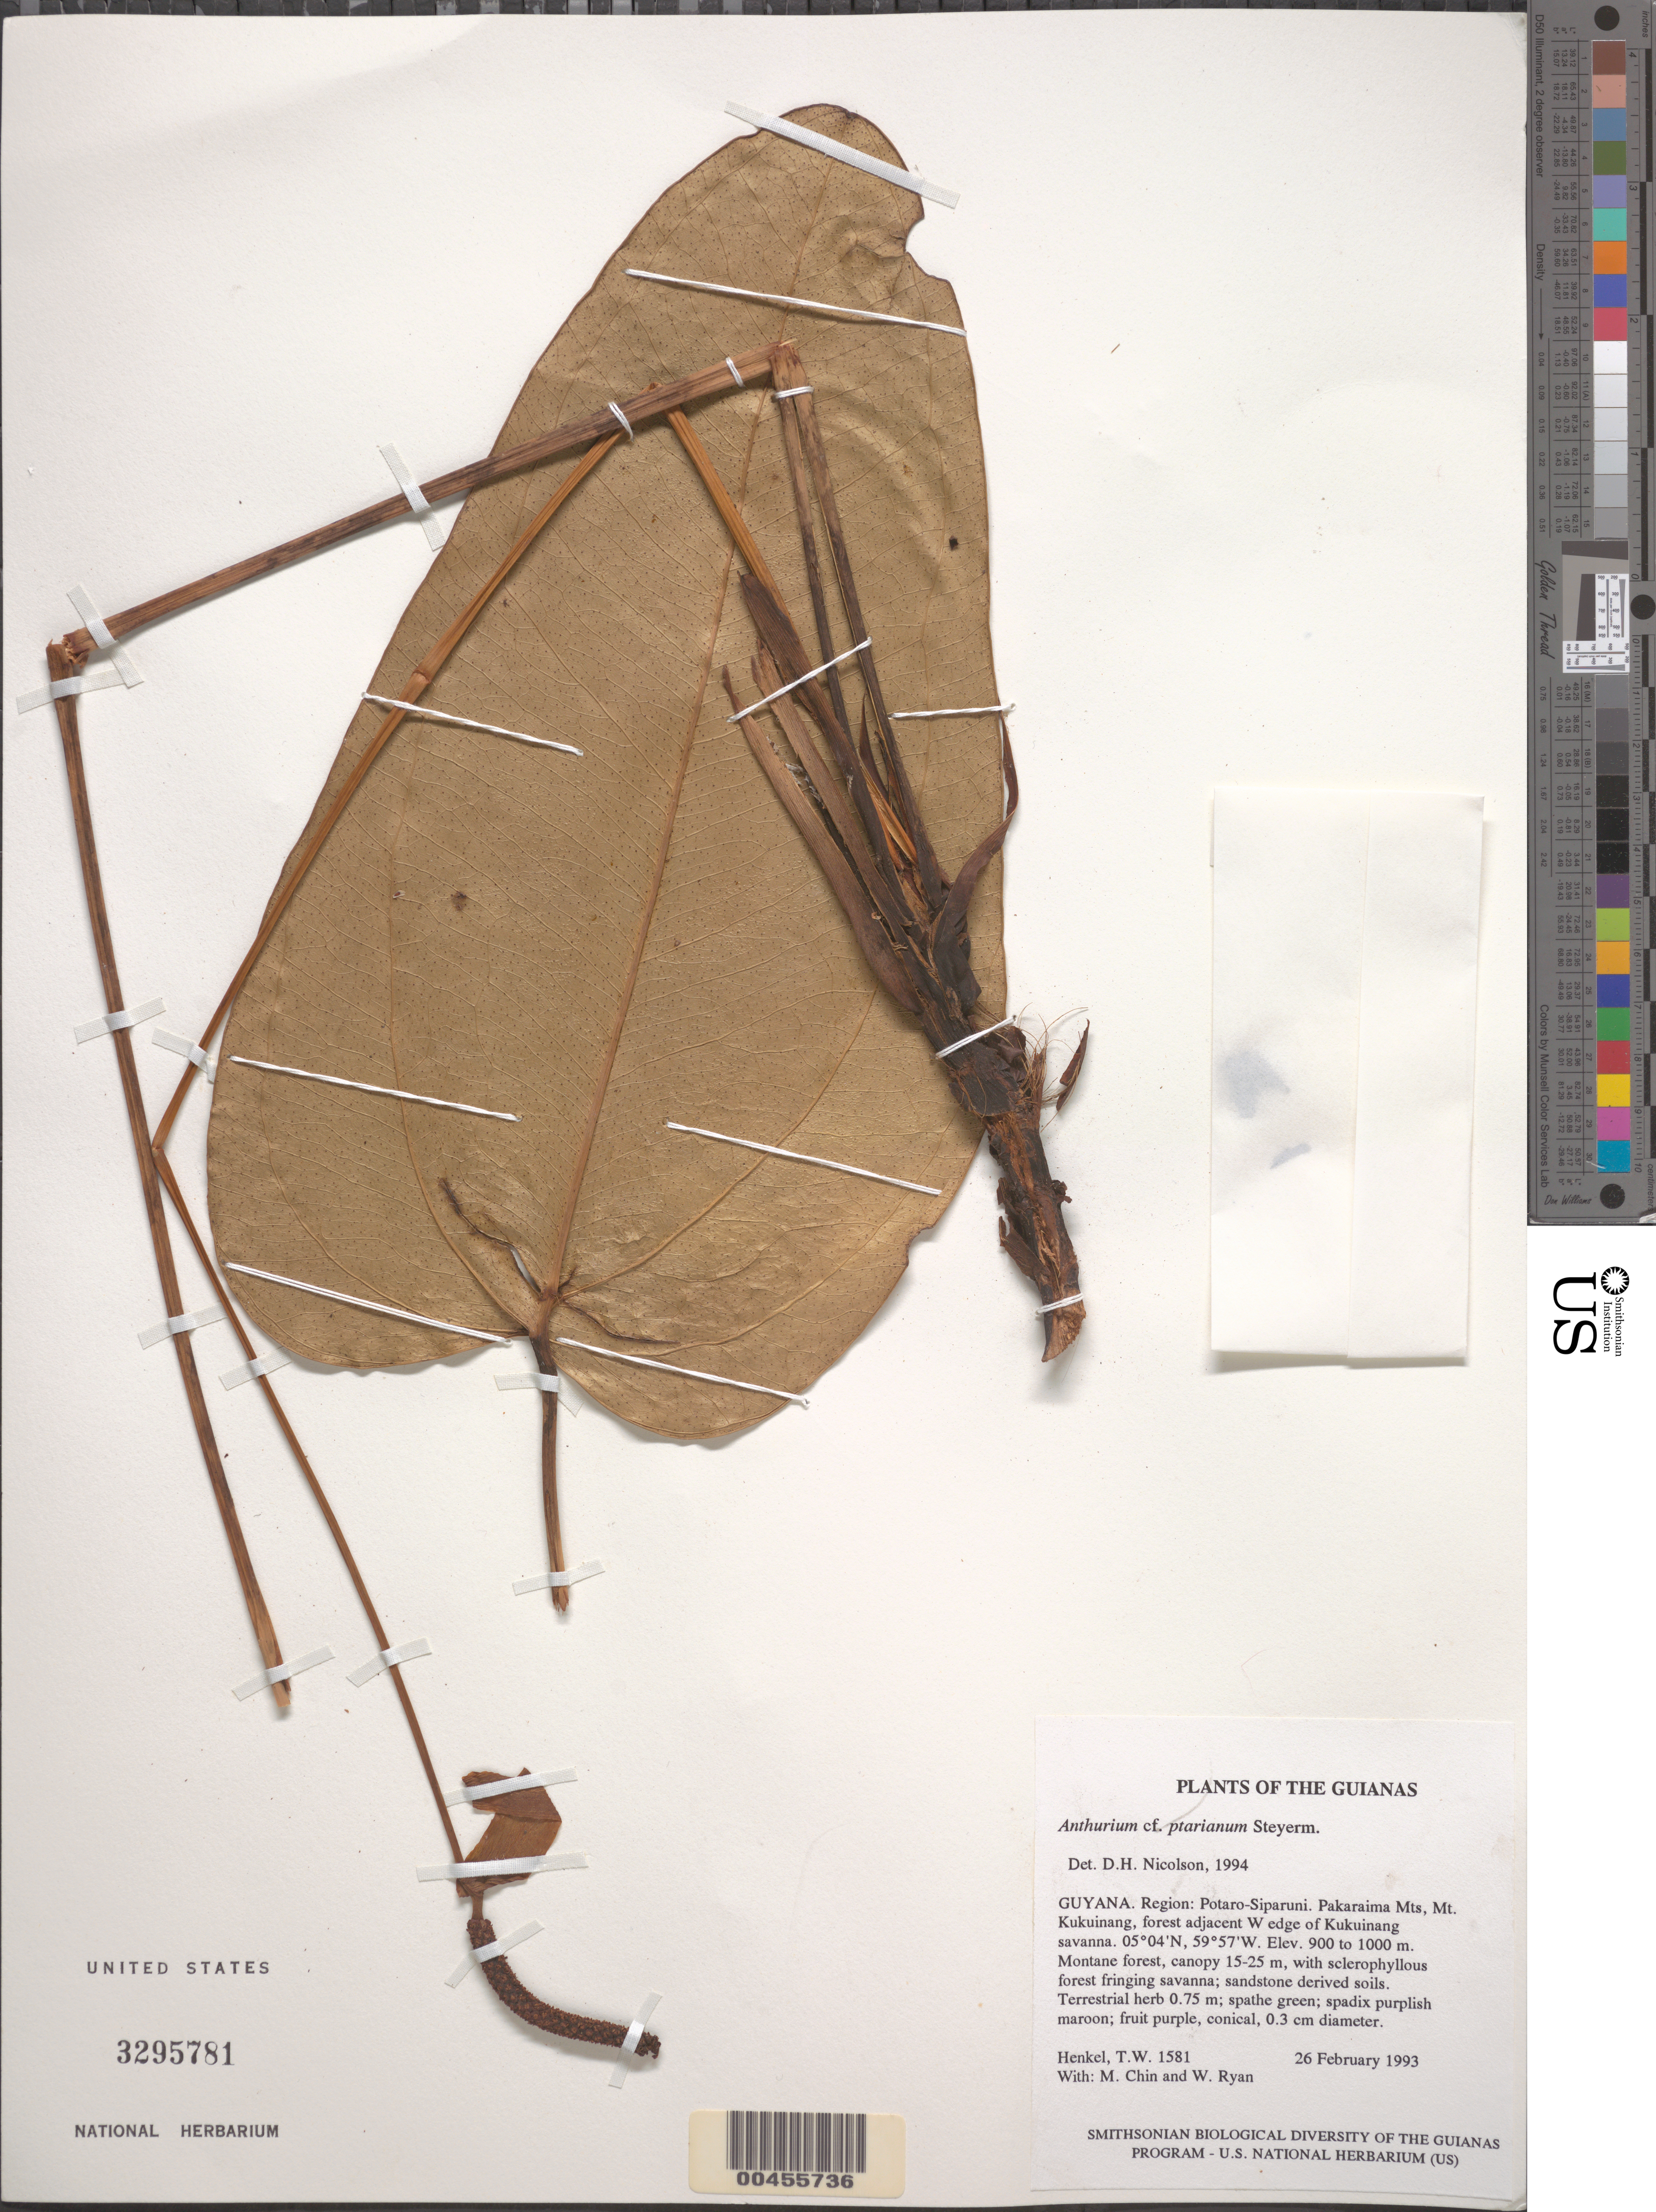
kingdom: Plantae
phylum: Tracheophyta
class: Liliopsida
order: Alismatales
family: Araceae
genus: Anthurium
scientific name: Anthurium ptarianum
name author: Steyerm.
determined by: Croat, Thomas B., Missouri Botanical Garden (MO)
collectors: T. Henkel, M. Chin & W. Ryan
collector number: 1581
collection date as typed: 26 February 1993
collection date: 1993-02-26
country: Guyana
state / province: Potaro-Siparuni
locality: Pakaraima Mts, Mt. Kukuinang, forest adjacent W edge of Kukuinang savanna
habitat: Montane forest, canopy 15-25 m, with sclerophyllous forest fringing savanna; sandstone derived soils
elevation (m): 900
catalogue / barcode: US 3295781